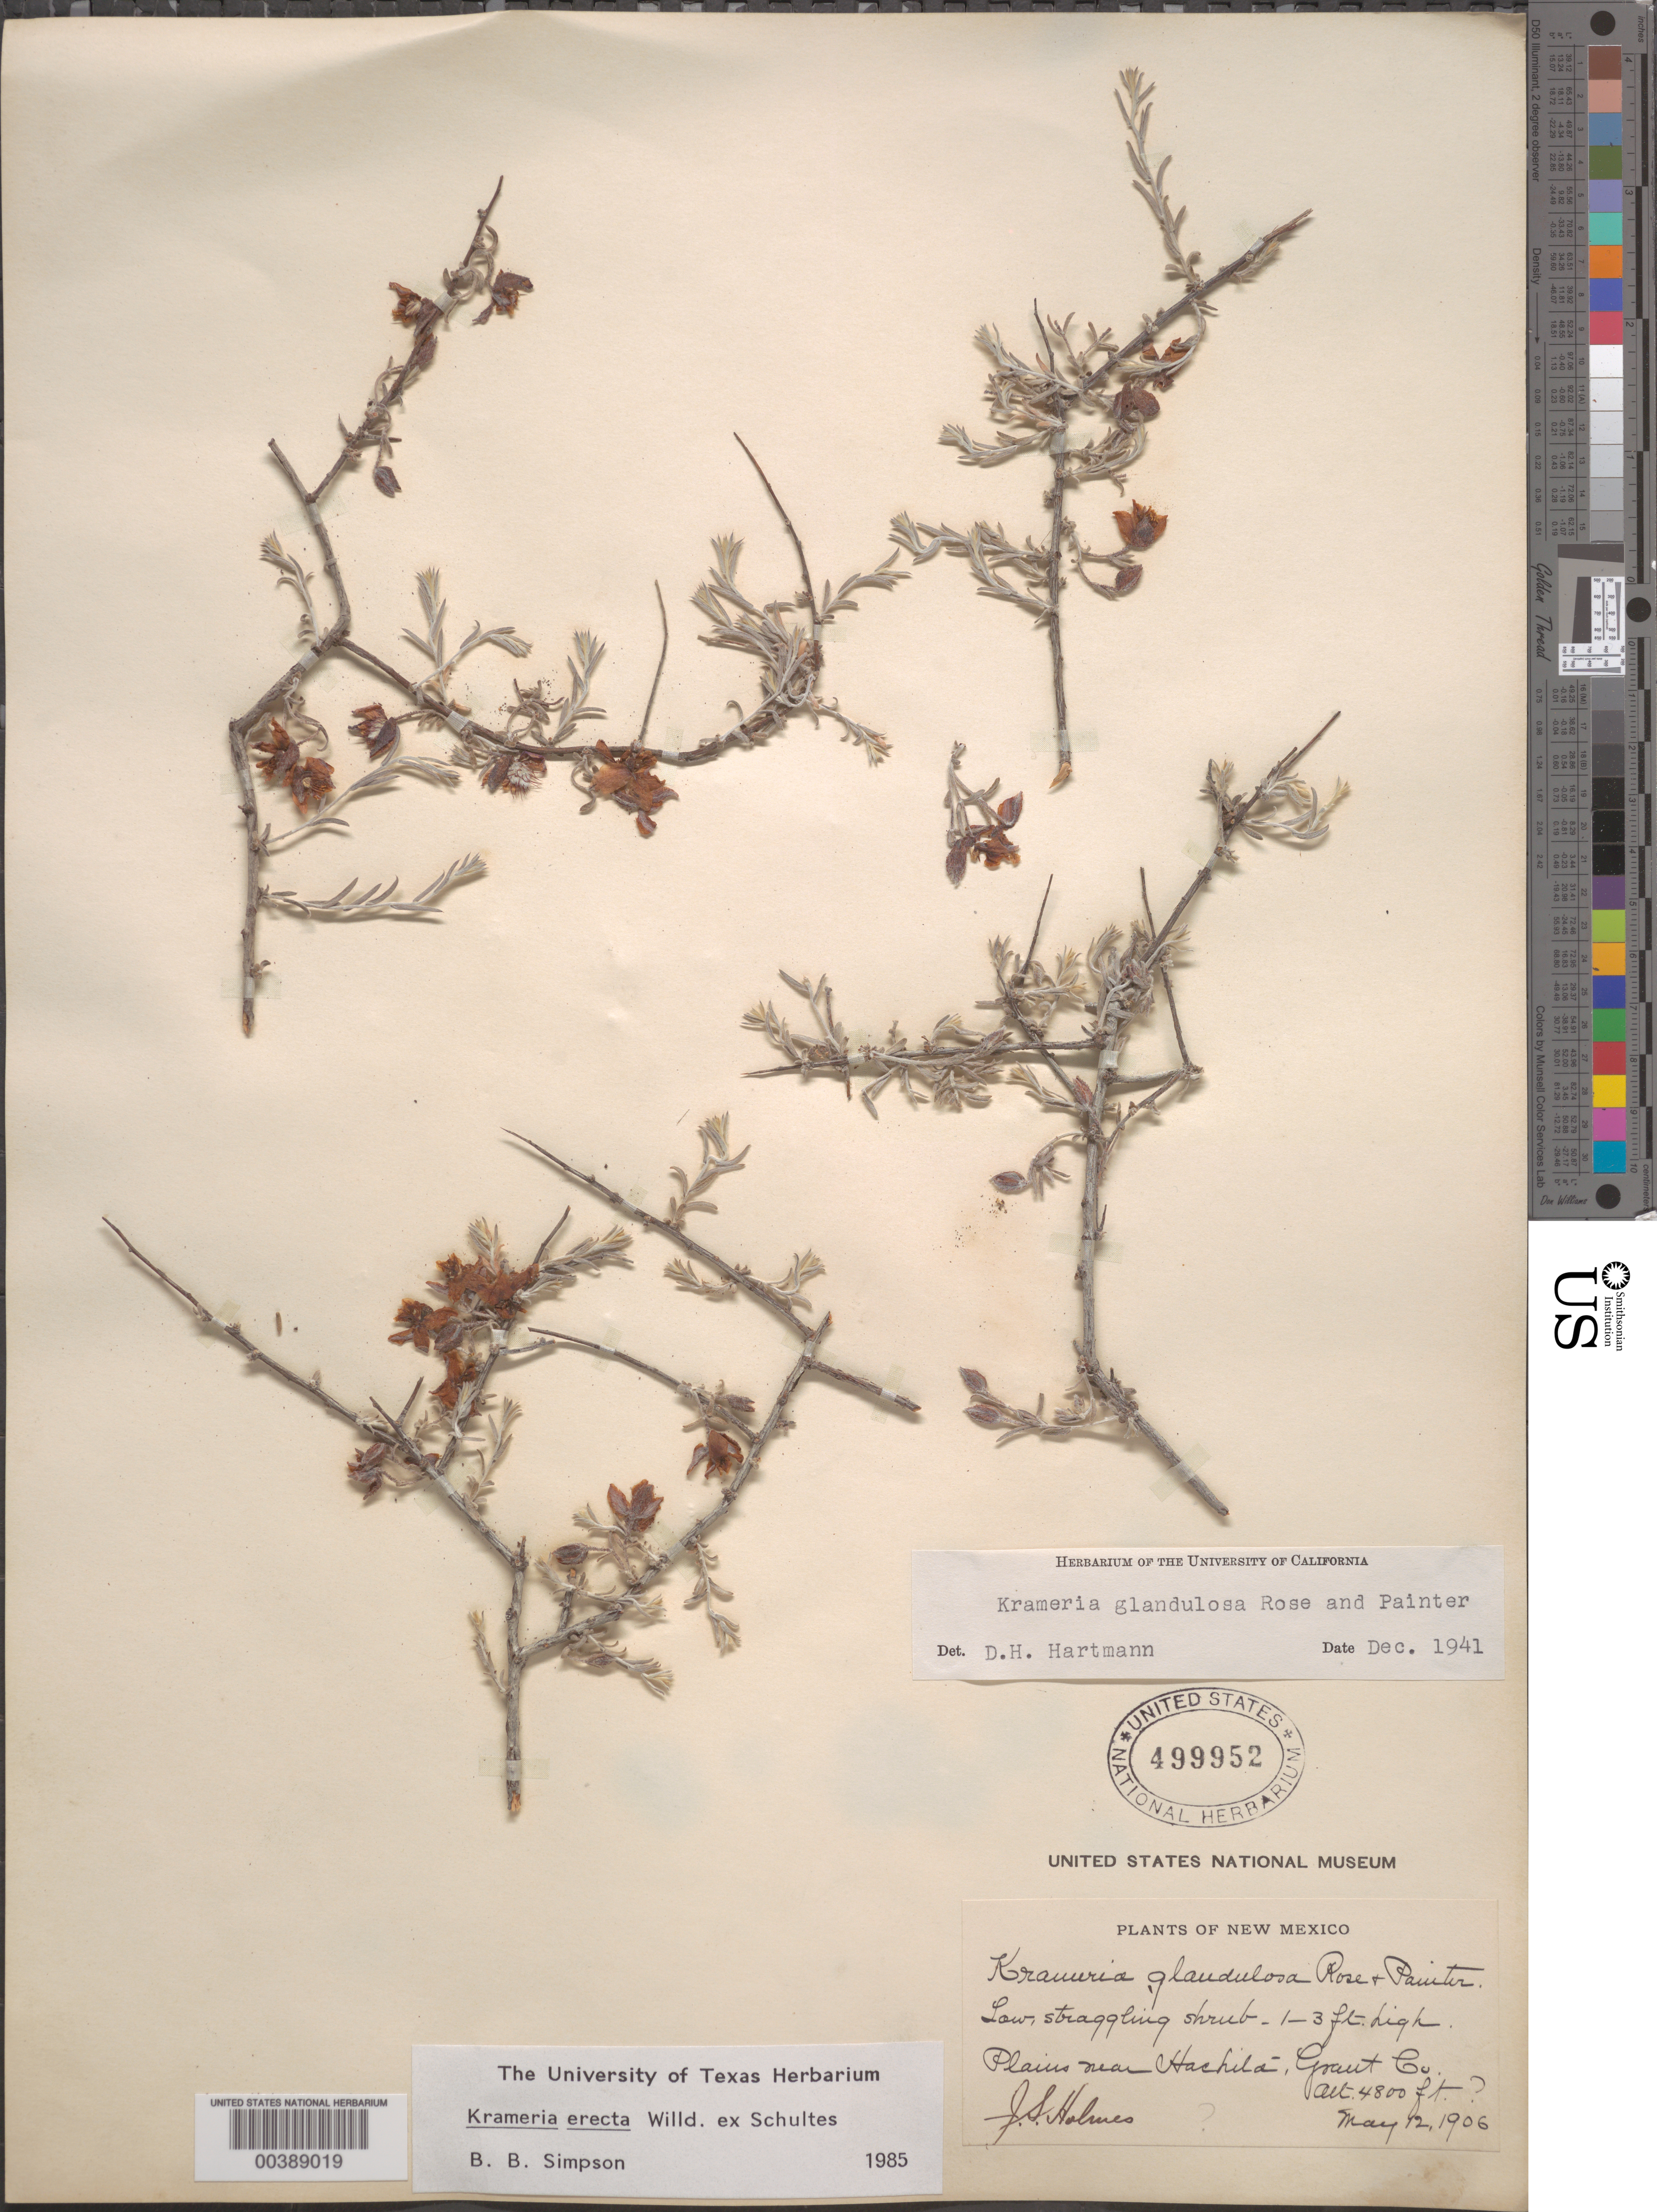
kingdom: Plantae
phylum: Tracheophyta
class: Magnoliopsida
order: Zygophyllales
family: Krameriaceae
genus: Krameria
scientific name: Krameria glandulosa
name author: Rose & J.H. Painter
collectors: J. Holmes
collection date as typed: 12 May 1906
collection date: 1906-05-12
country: United States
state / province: New Mexico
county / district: Grant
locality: Near hachila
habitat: Plains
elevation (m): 1463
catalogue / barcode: US 499952